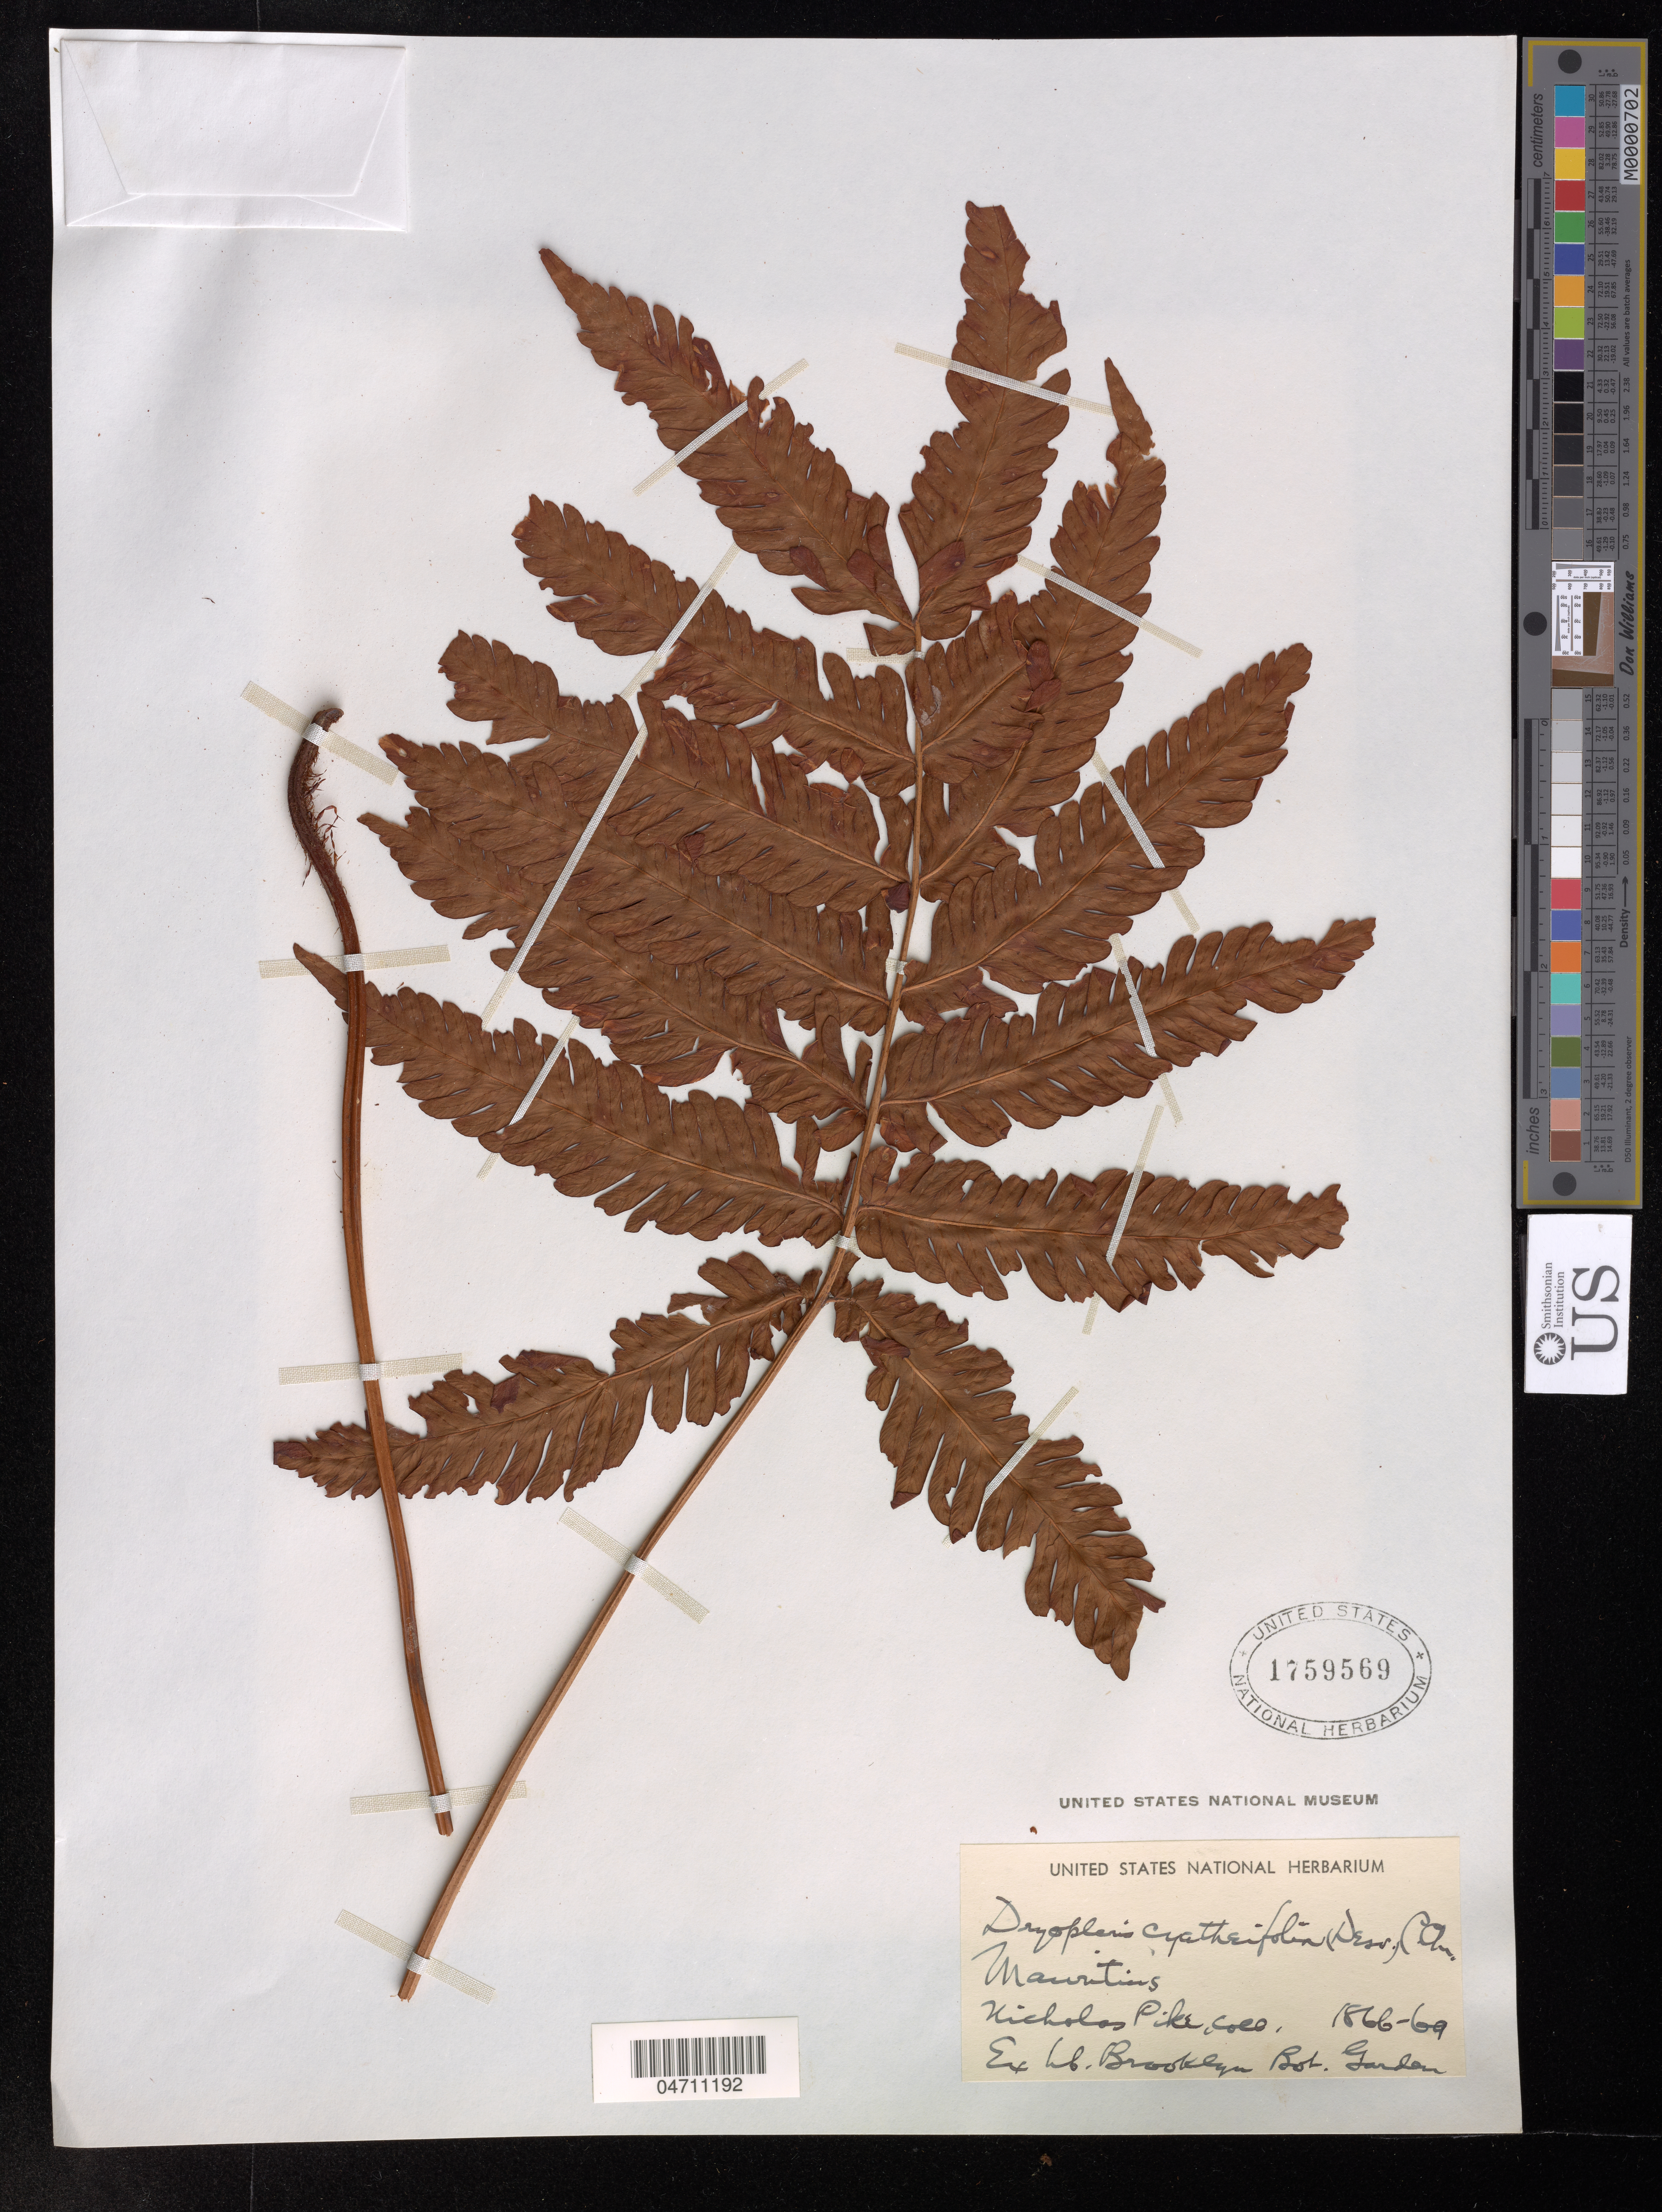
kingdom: Plantae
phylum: Tracheophyta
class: Polypodiopsida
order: Polypodiales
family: Dryopteridaceae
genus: Dryopteris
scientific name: Dryopteris cyatheifolia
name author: (Desv.) C. Chr.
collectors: N. Pike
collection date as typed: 1869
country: Mauritius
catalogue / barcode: US 1759569